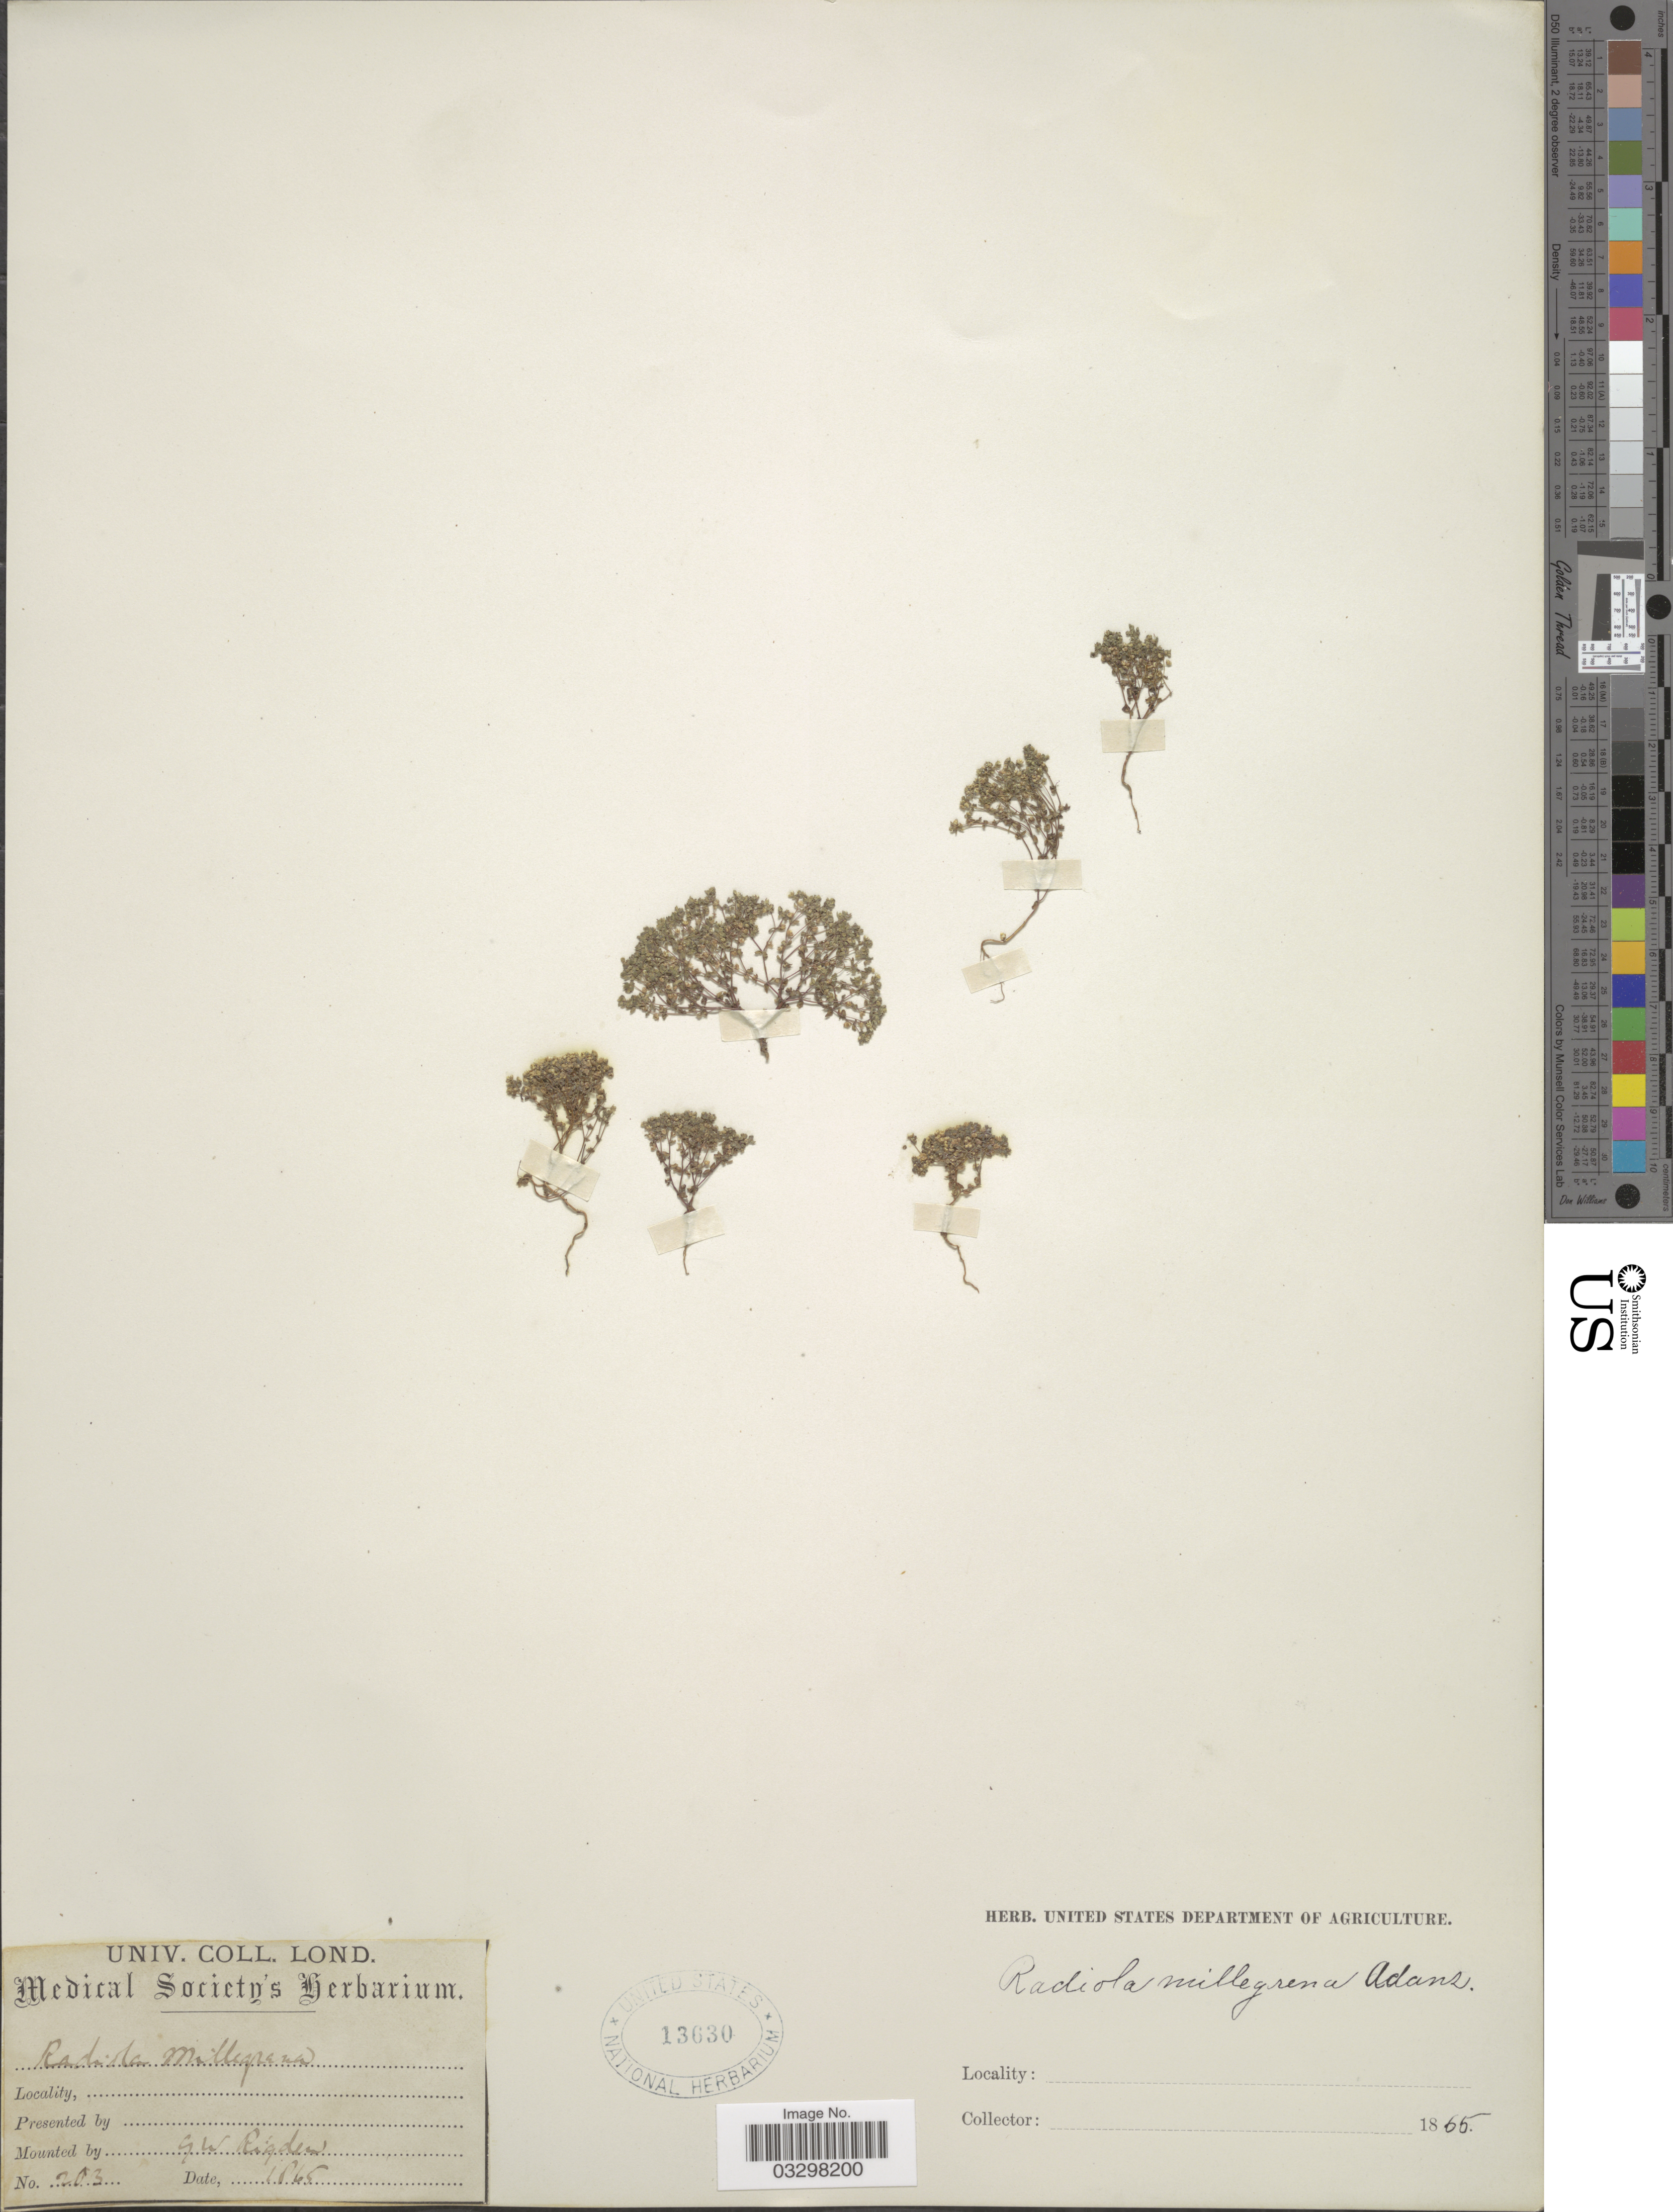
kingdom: Plantae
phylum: Tracheophyta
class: Magnoliopsida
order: Malpighiales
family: Linaceae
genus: Radiola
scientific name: Radiola millegrana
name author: Sm.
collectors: G. Rigden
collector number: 203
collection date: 1865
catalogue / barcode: US 13630